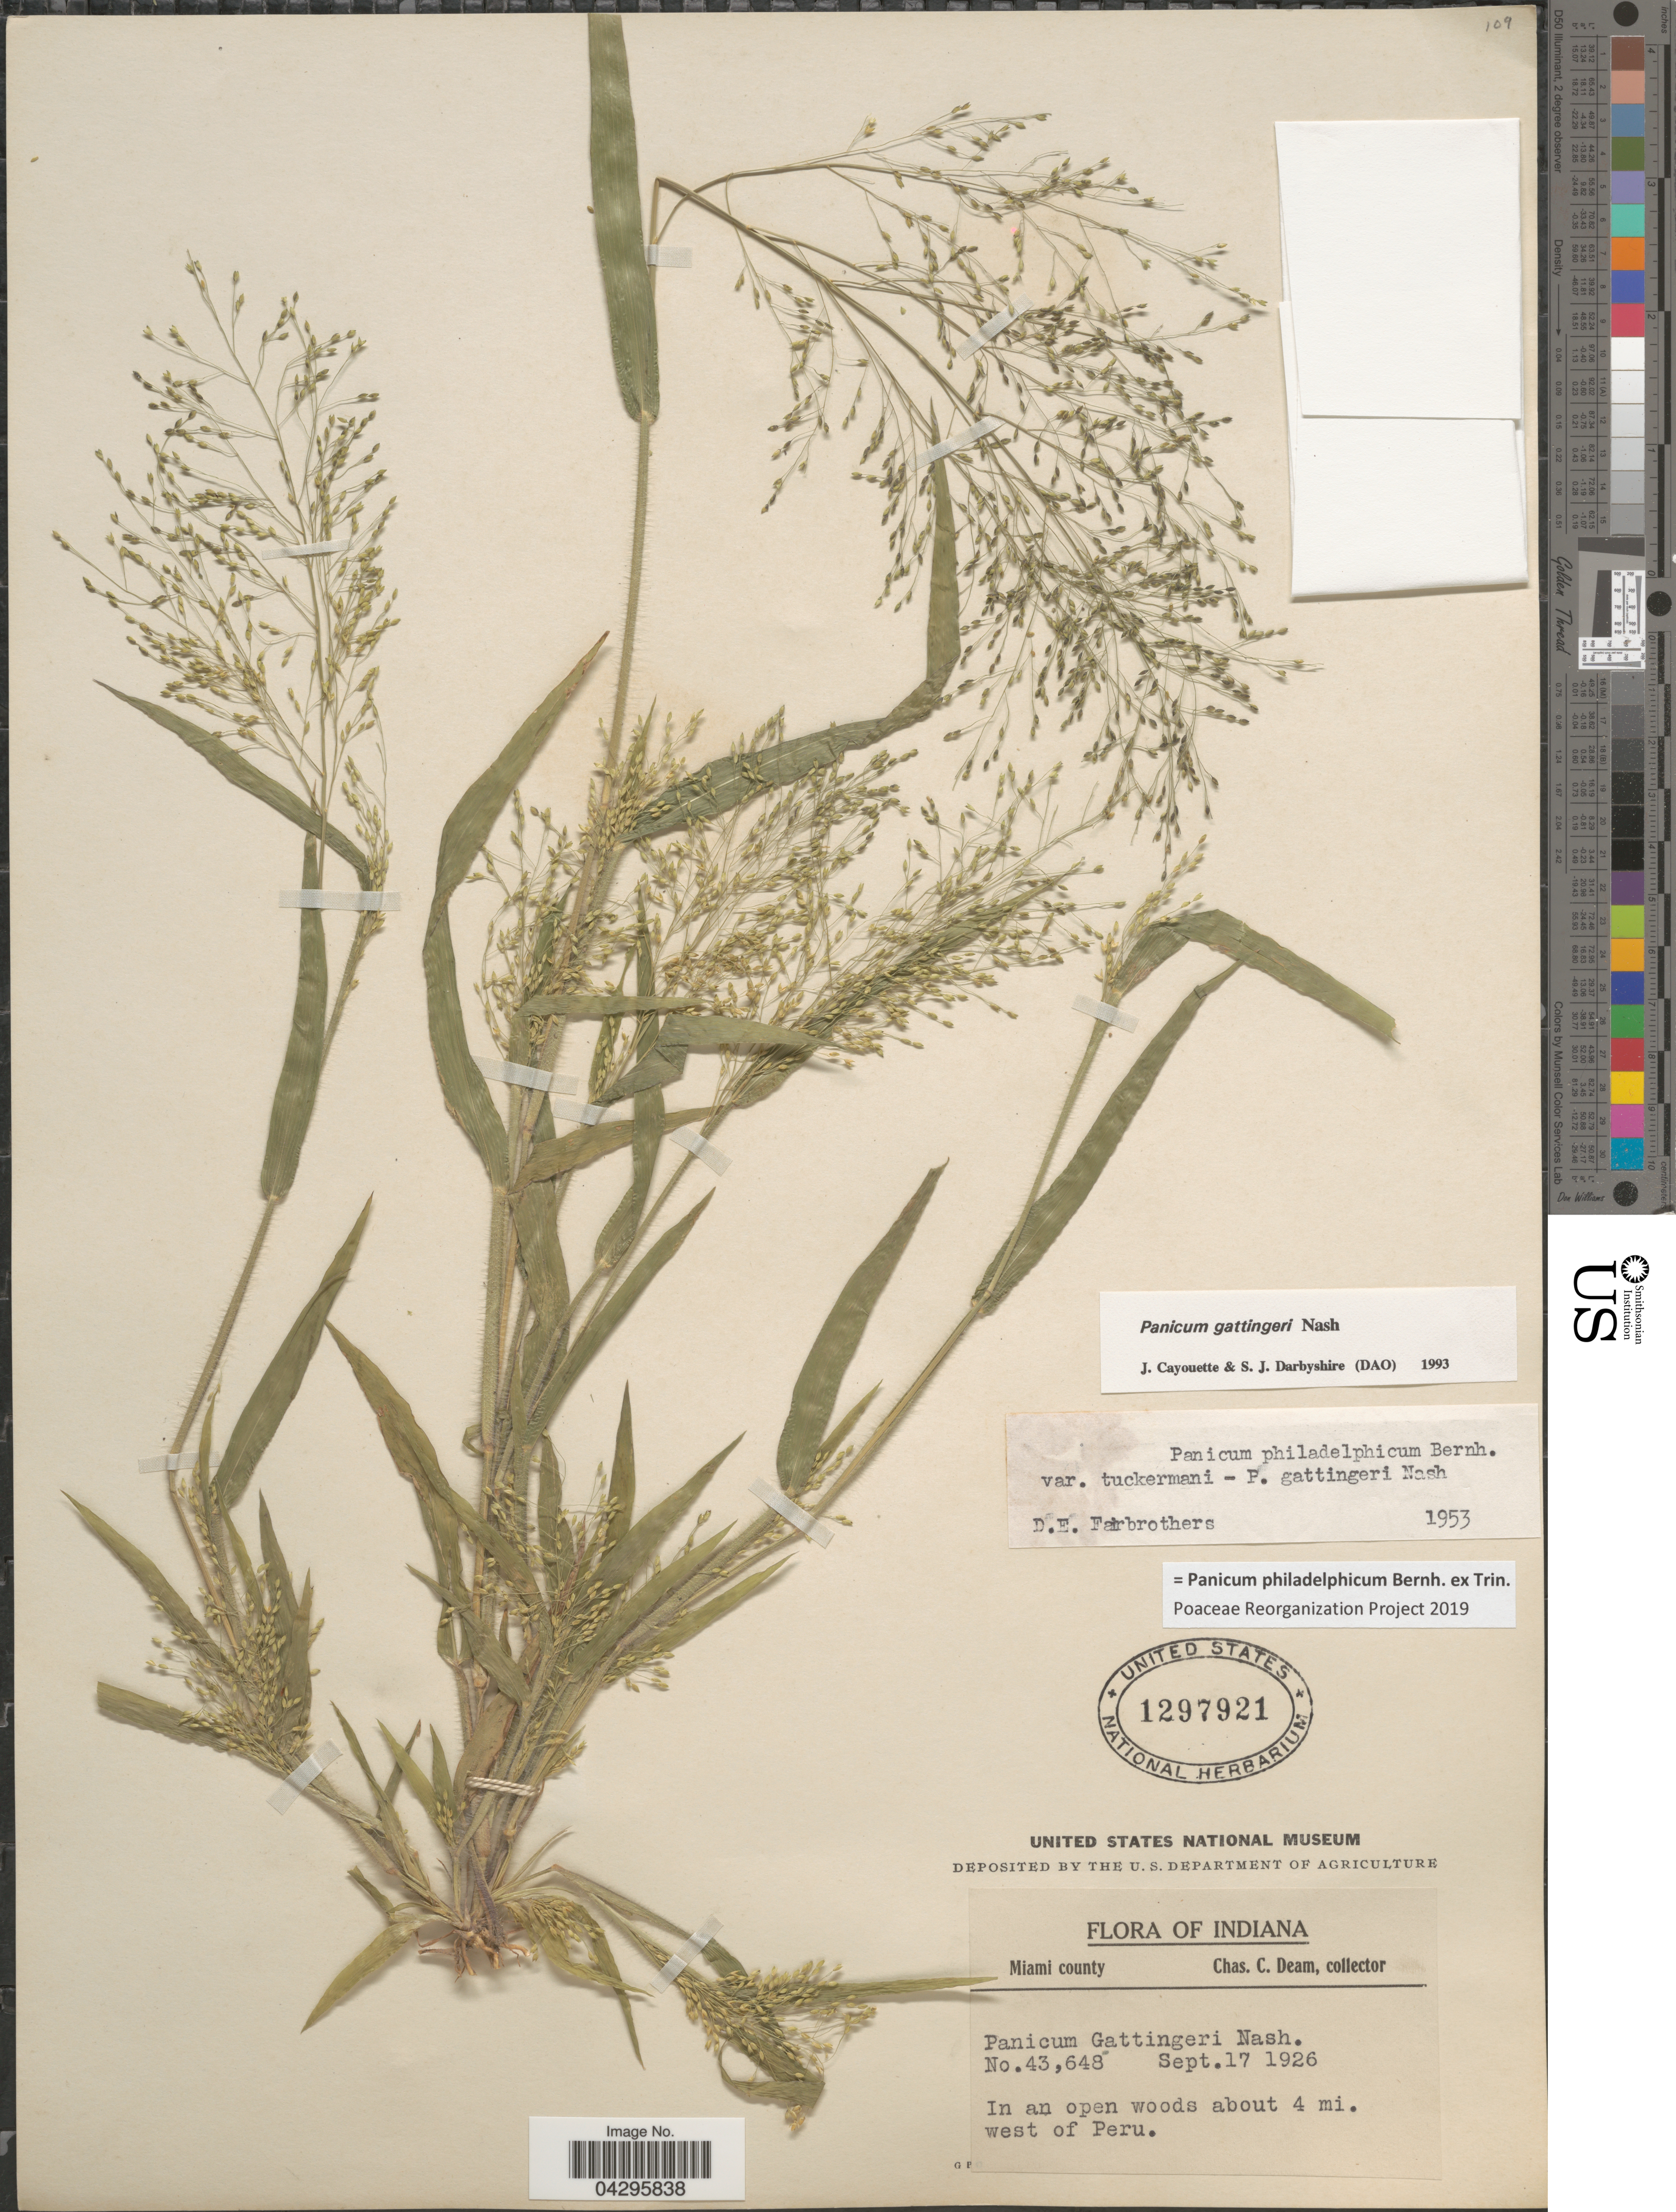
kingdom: Plantae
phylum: Tracheophyta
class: Liliopsida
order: Poales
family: Poaceae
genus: Panicum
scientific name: Panicum philadelphicum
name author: Bernh. ex Trin.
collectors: C. C. Deam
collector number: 43648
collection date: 1926-09-17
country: United States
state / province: Indiana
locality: Miami county. In an open woods about 4 mi. west of Peru.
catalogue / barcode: US 1297921